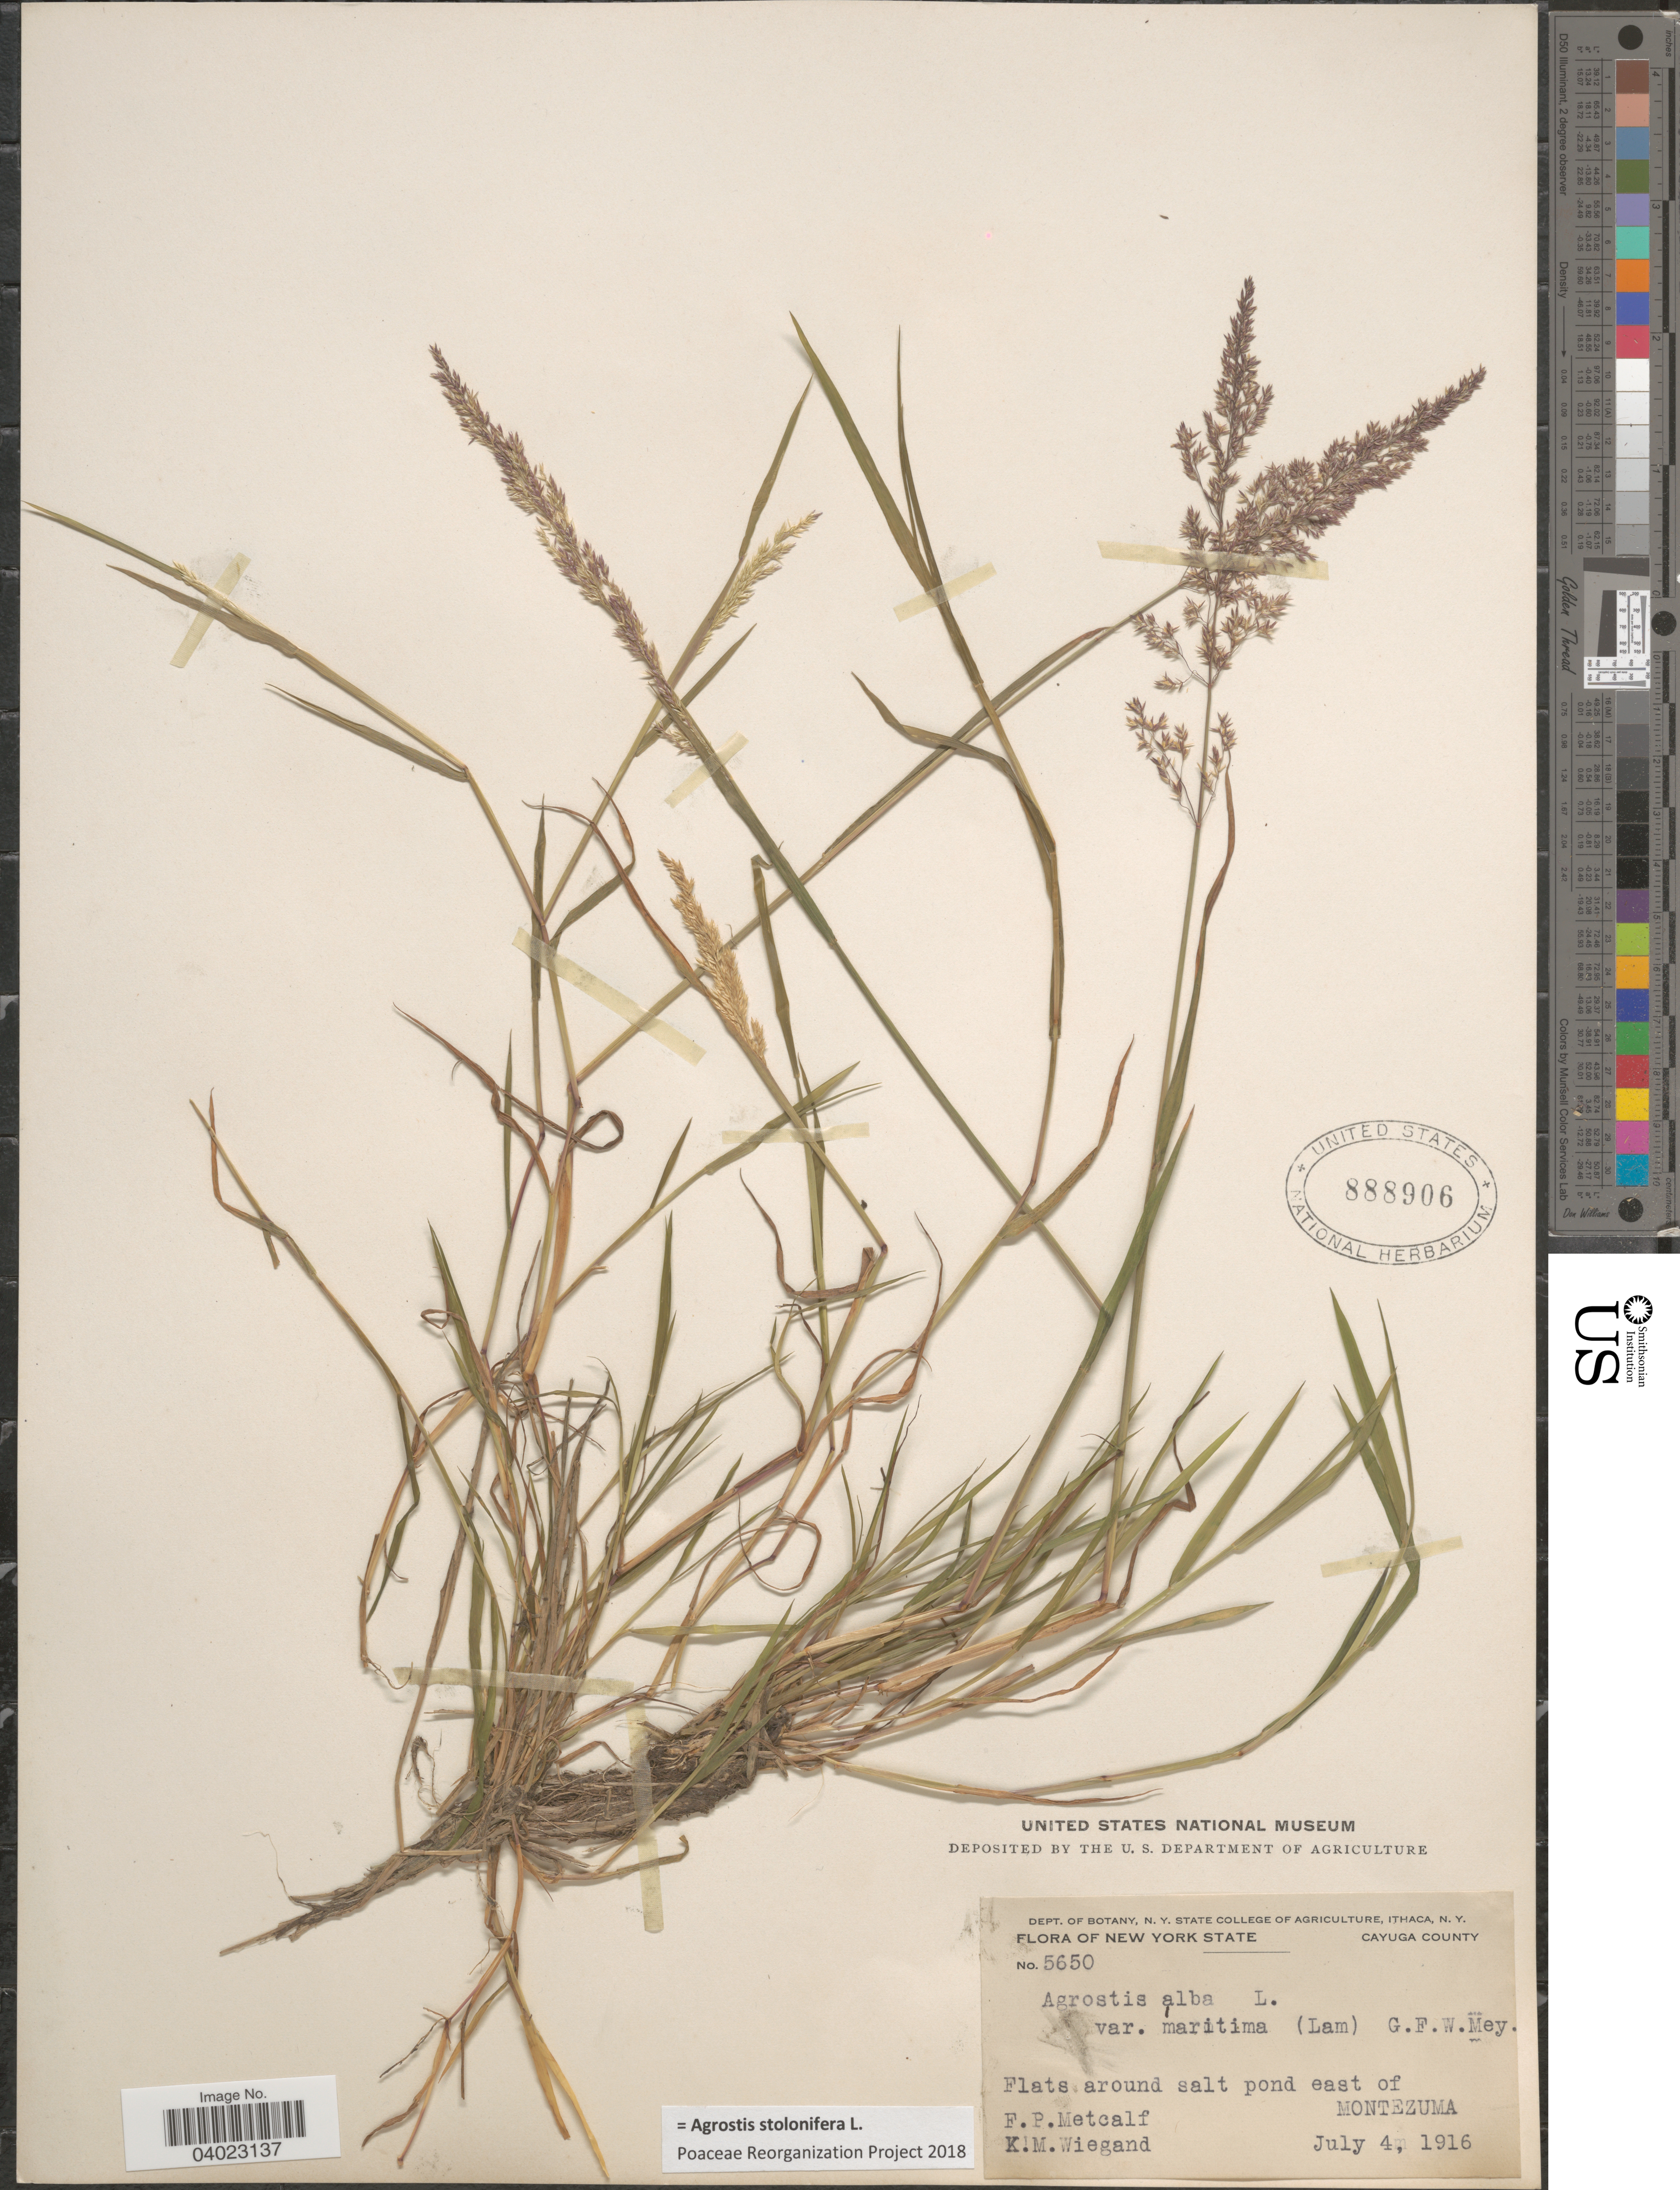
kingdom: Plantae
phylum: Tracheophyta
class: Liliopsida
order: Poales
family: Poaceae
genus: Agrostis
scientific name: Agrostis stolonifera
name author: L.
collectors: F. Metcalf & K. M. Wiegand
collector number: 5650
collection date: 1916-07-04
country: United States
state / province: New York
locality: Cayuga County. Flats around salt pond east of Montezuma.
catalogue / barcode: US 888906